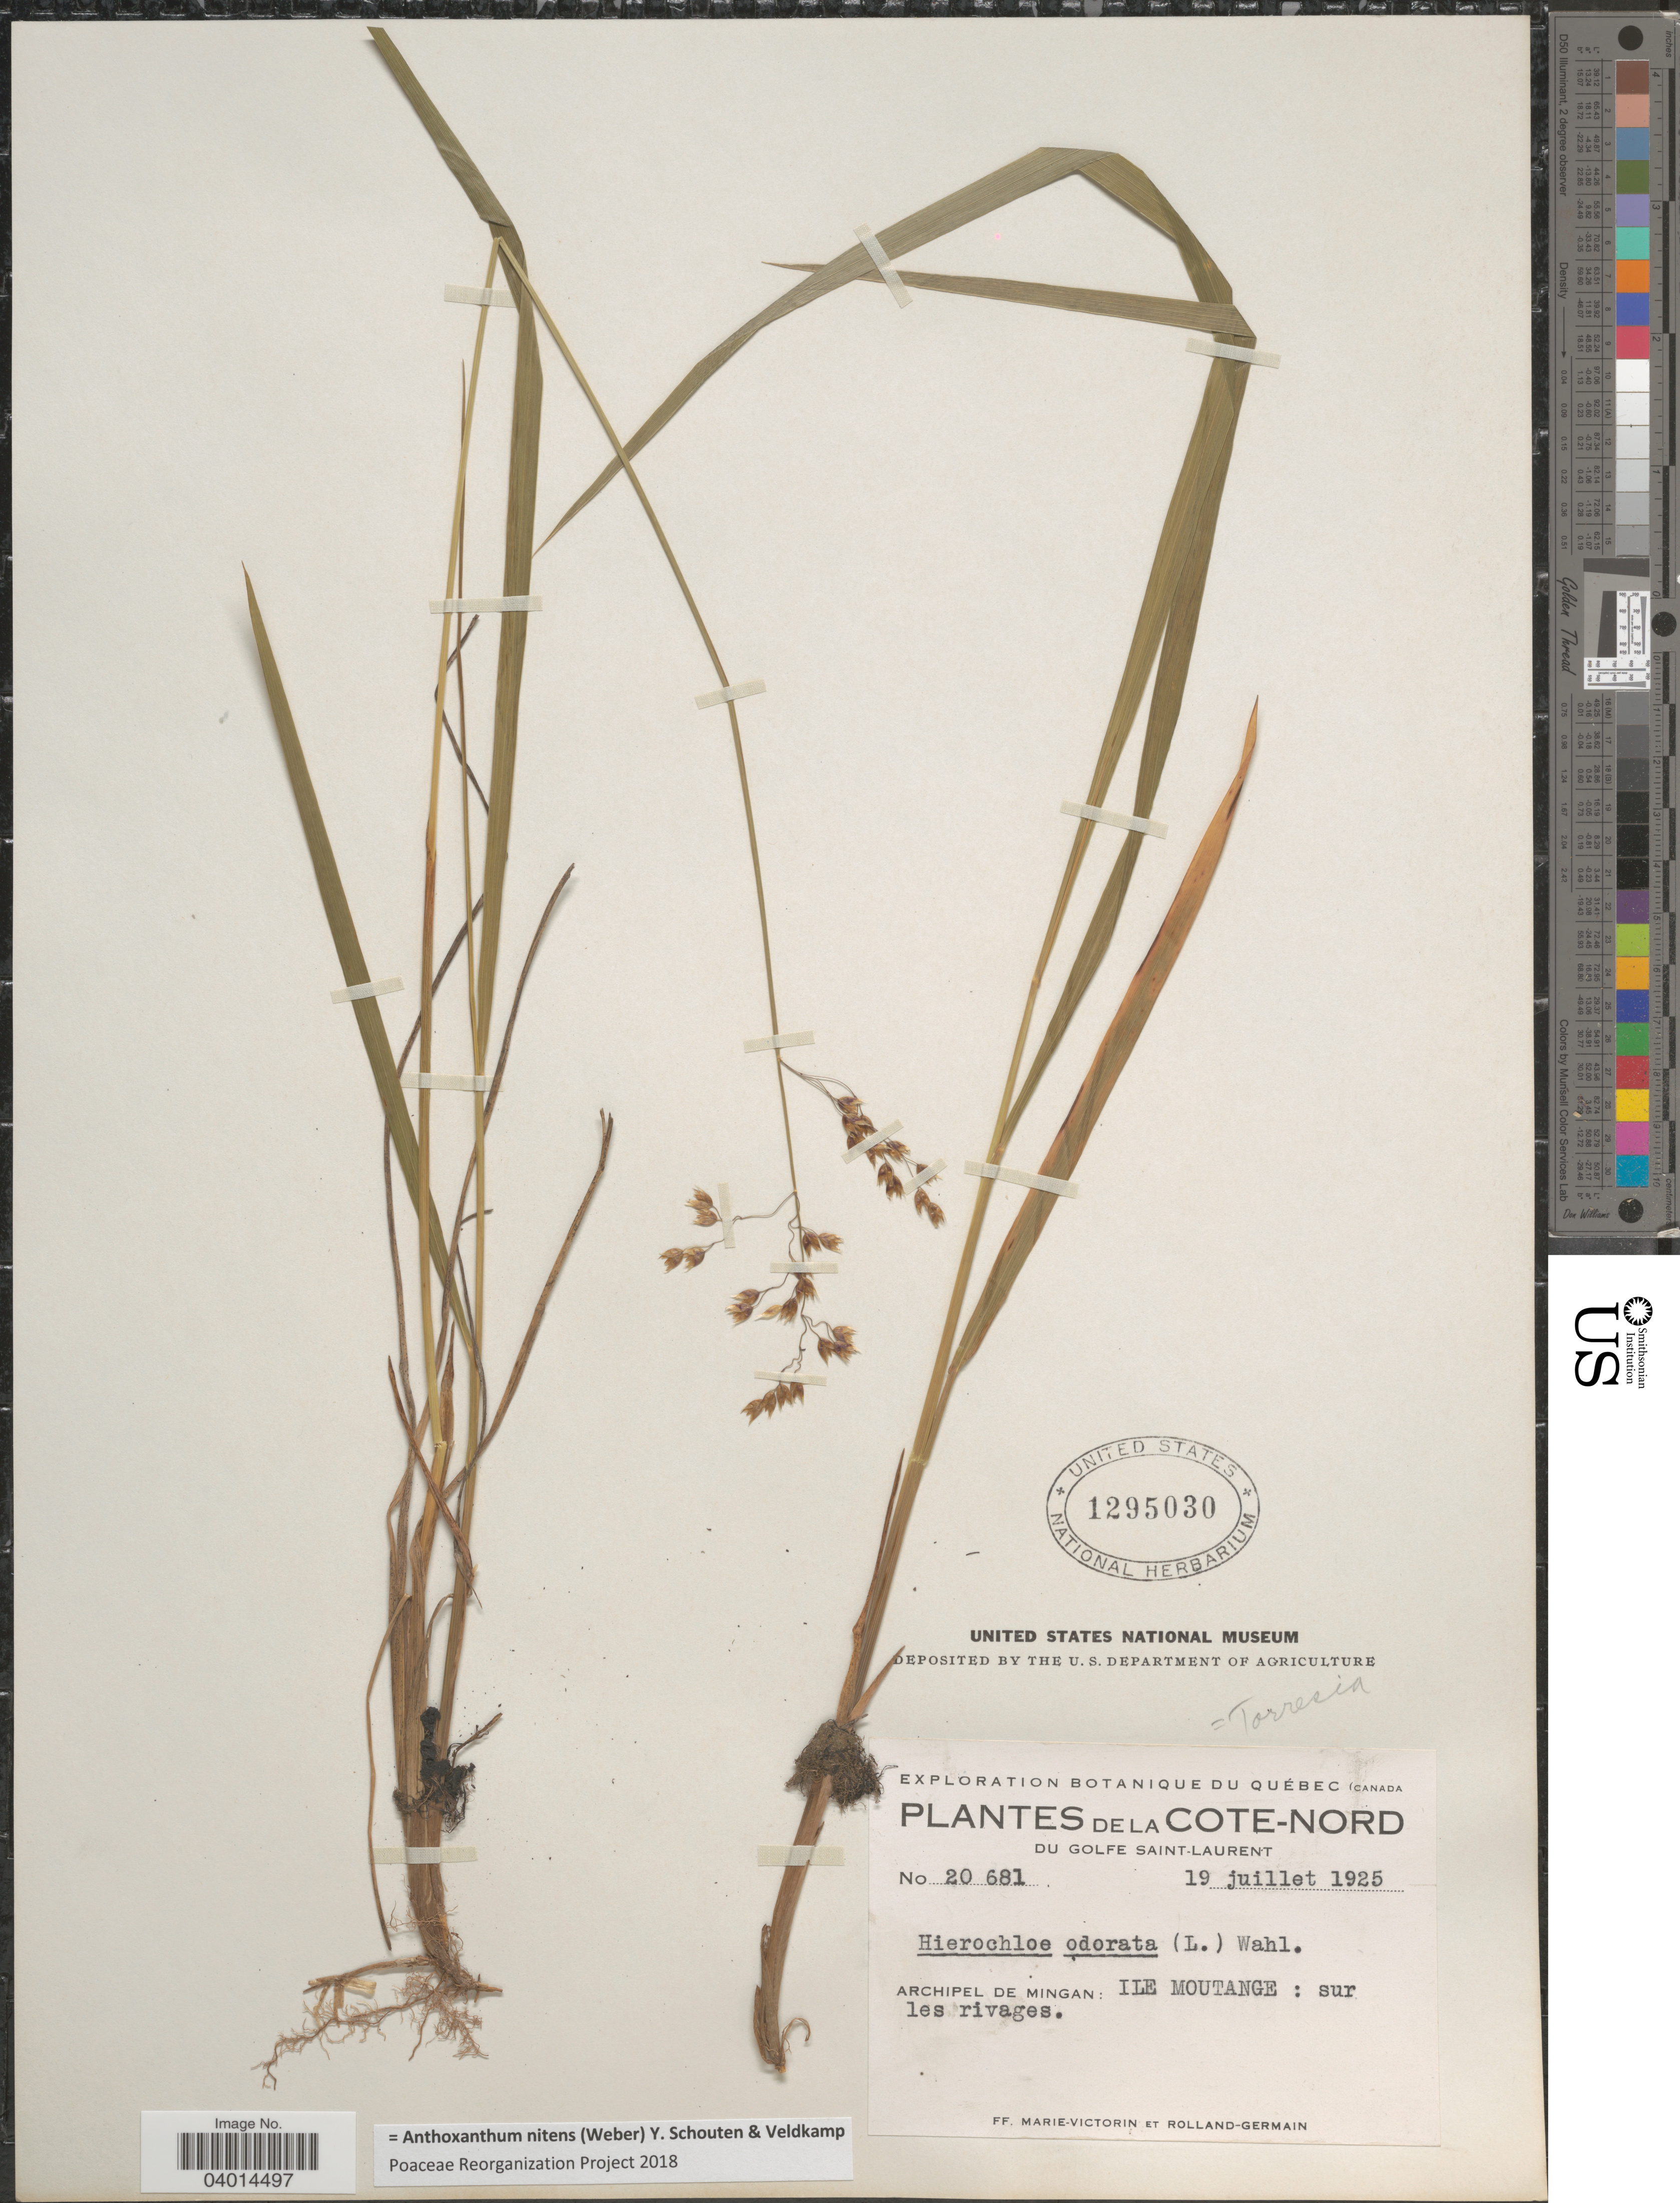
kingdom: Plantae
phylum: Tracheophyta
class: Liliopsida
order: Poales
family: Poaceae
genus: Anthoxanthum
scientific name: Anthoxanthum nitens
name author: (G.H. Weber) R.T.A. Schouten & Veldkamp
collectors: F. Marie-Victorin & Rolland-Germain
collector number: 20681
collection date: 1925-07-19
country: Canada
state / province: Quebec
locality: La Cote-Nord du Golfe Saint-Laurent. Archipel de Mingan: Ile Moutange.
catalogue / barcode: US 1295030